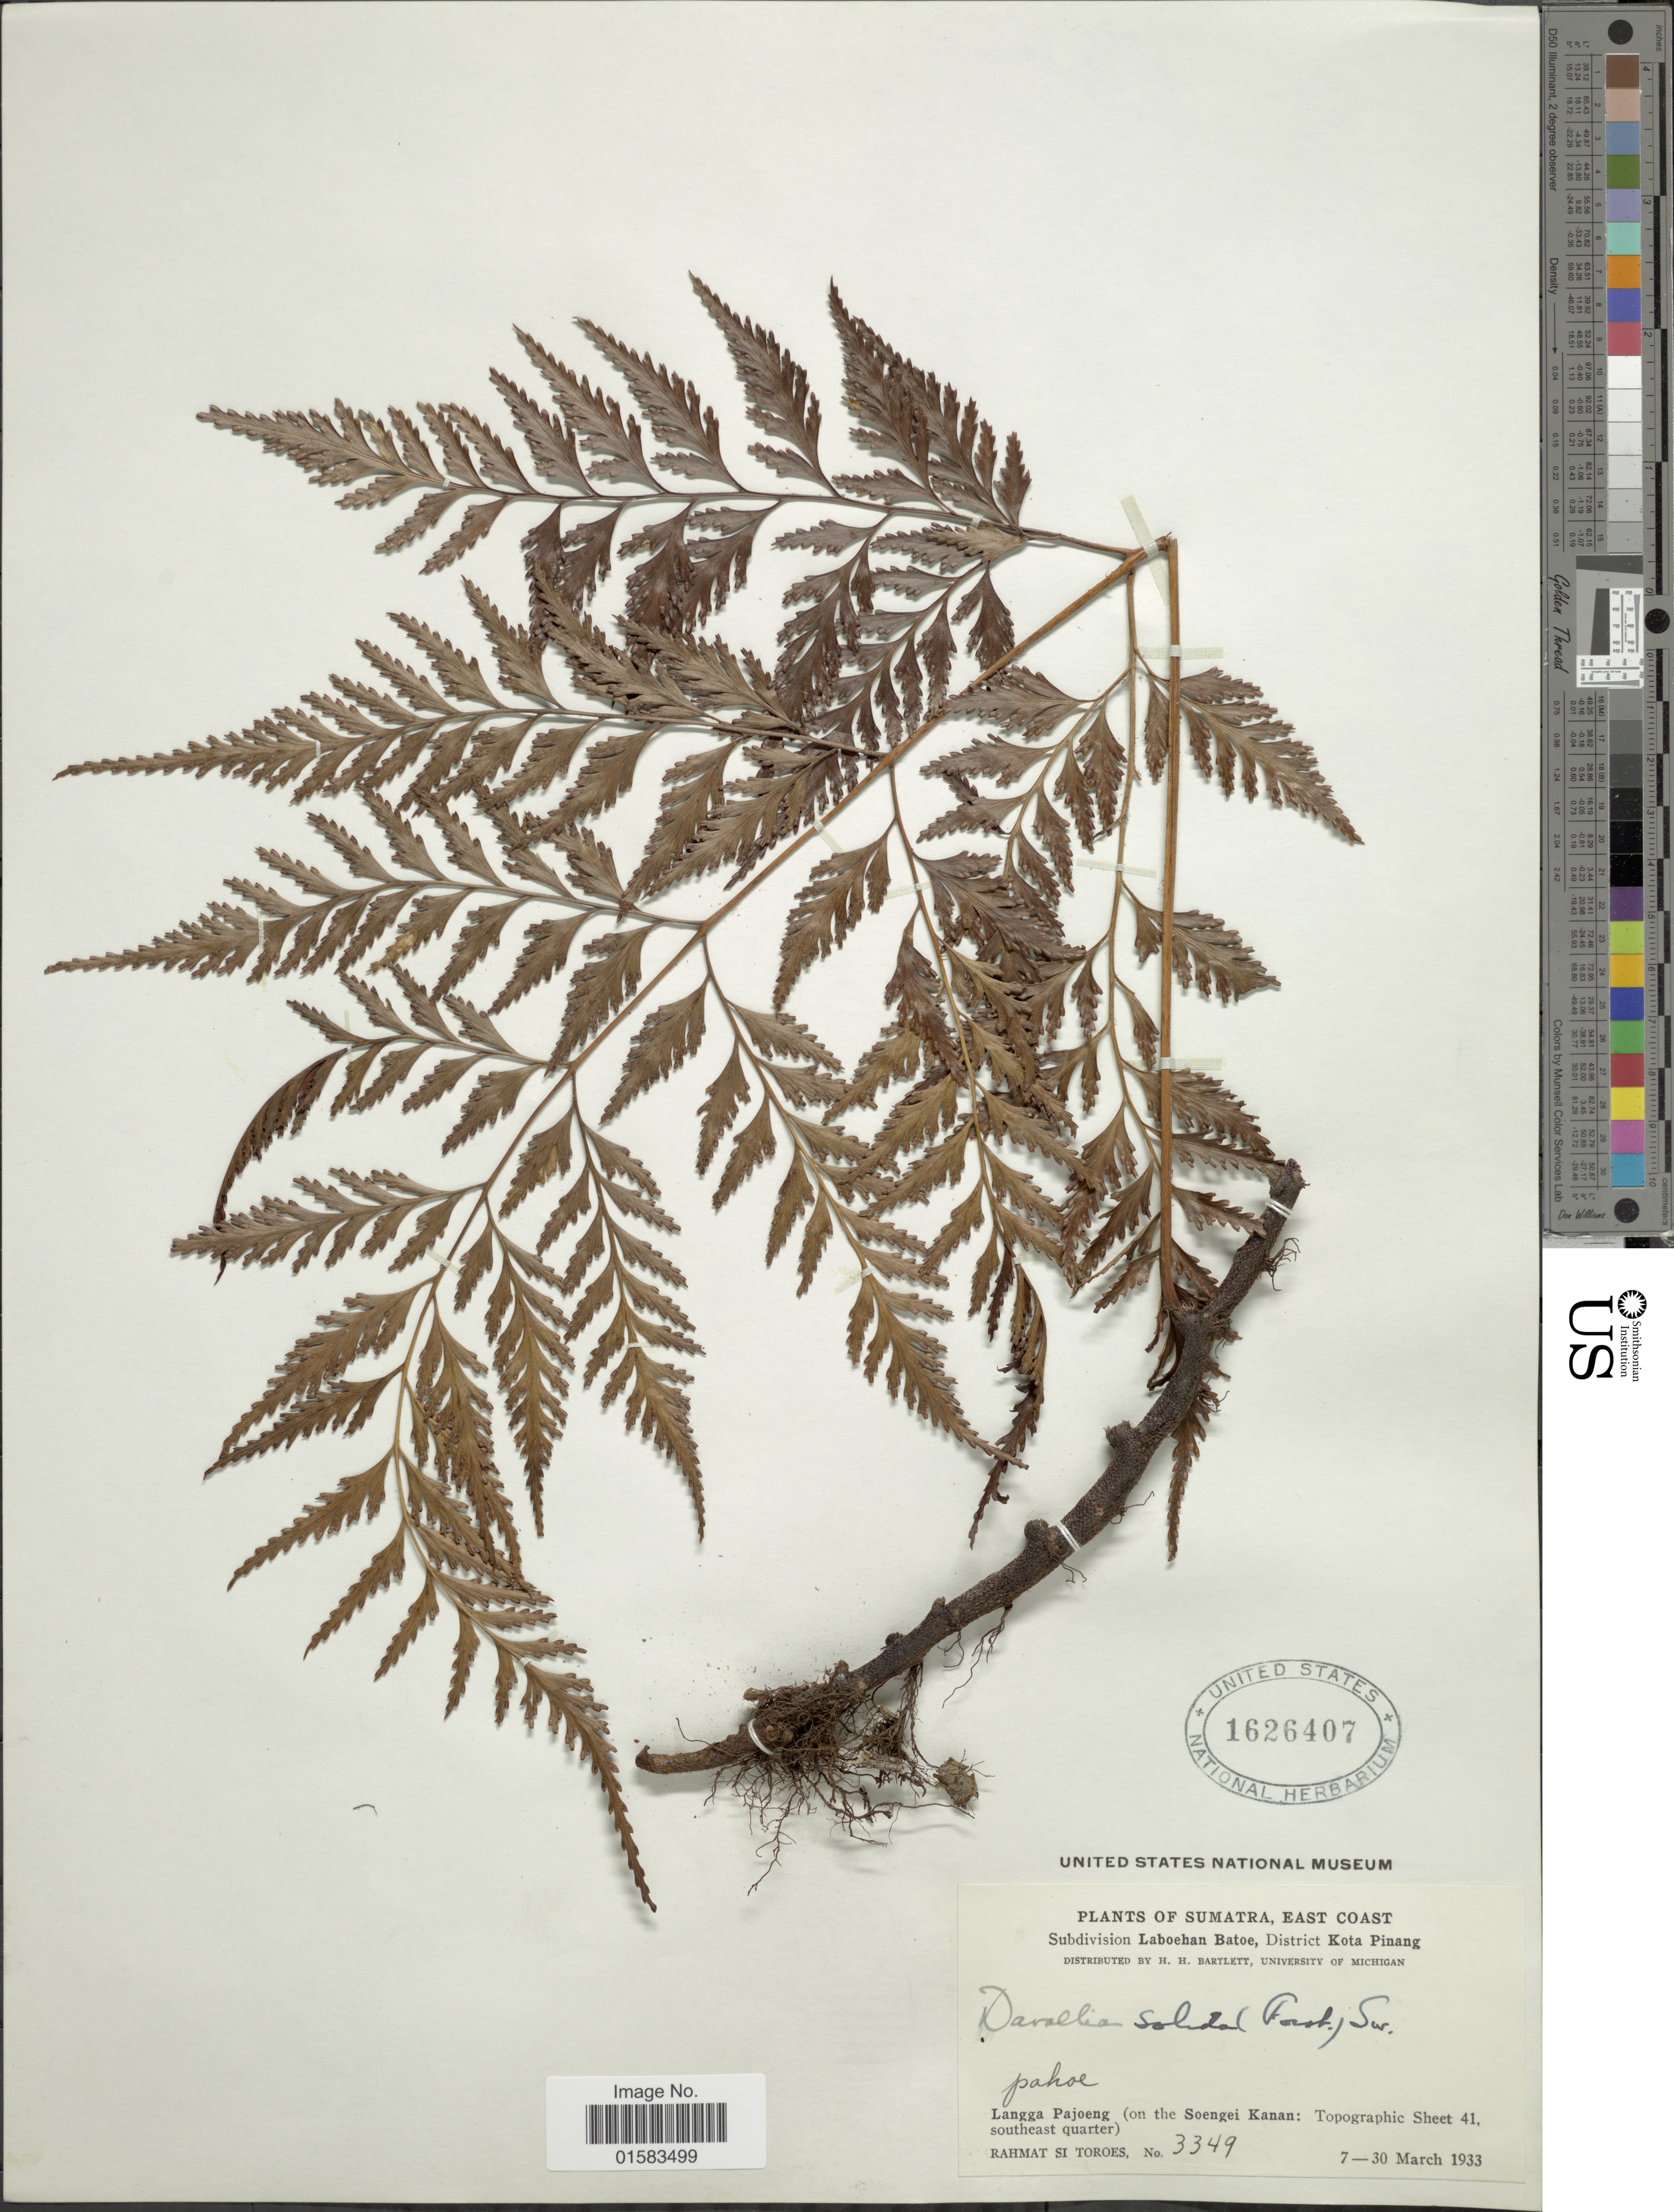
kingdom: Plantae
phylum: Tracheophyta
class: Polypodiopsida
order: Polypodiales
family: Davalliaceae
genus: Davallia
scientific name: Davallia solida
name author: (G. Forst.) Sw.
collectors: Rahmat Si Boeea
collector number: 3349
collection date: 1933-03-07/1933-03-30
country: Indonesia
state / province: Sumatra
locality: East Coast, Subdivision Laboehan Batoe, District Kora Pinang, Langga Pajoeng (on the Soengei Kanan: Topographic sheet 41 southeast quarter)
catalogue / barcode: US 1626407